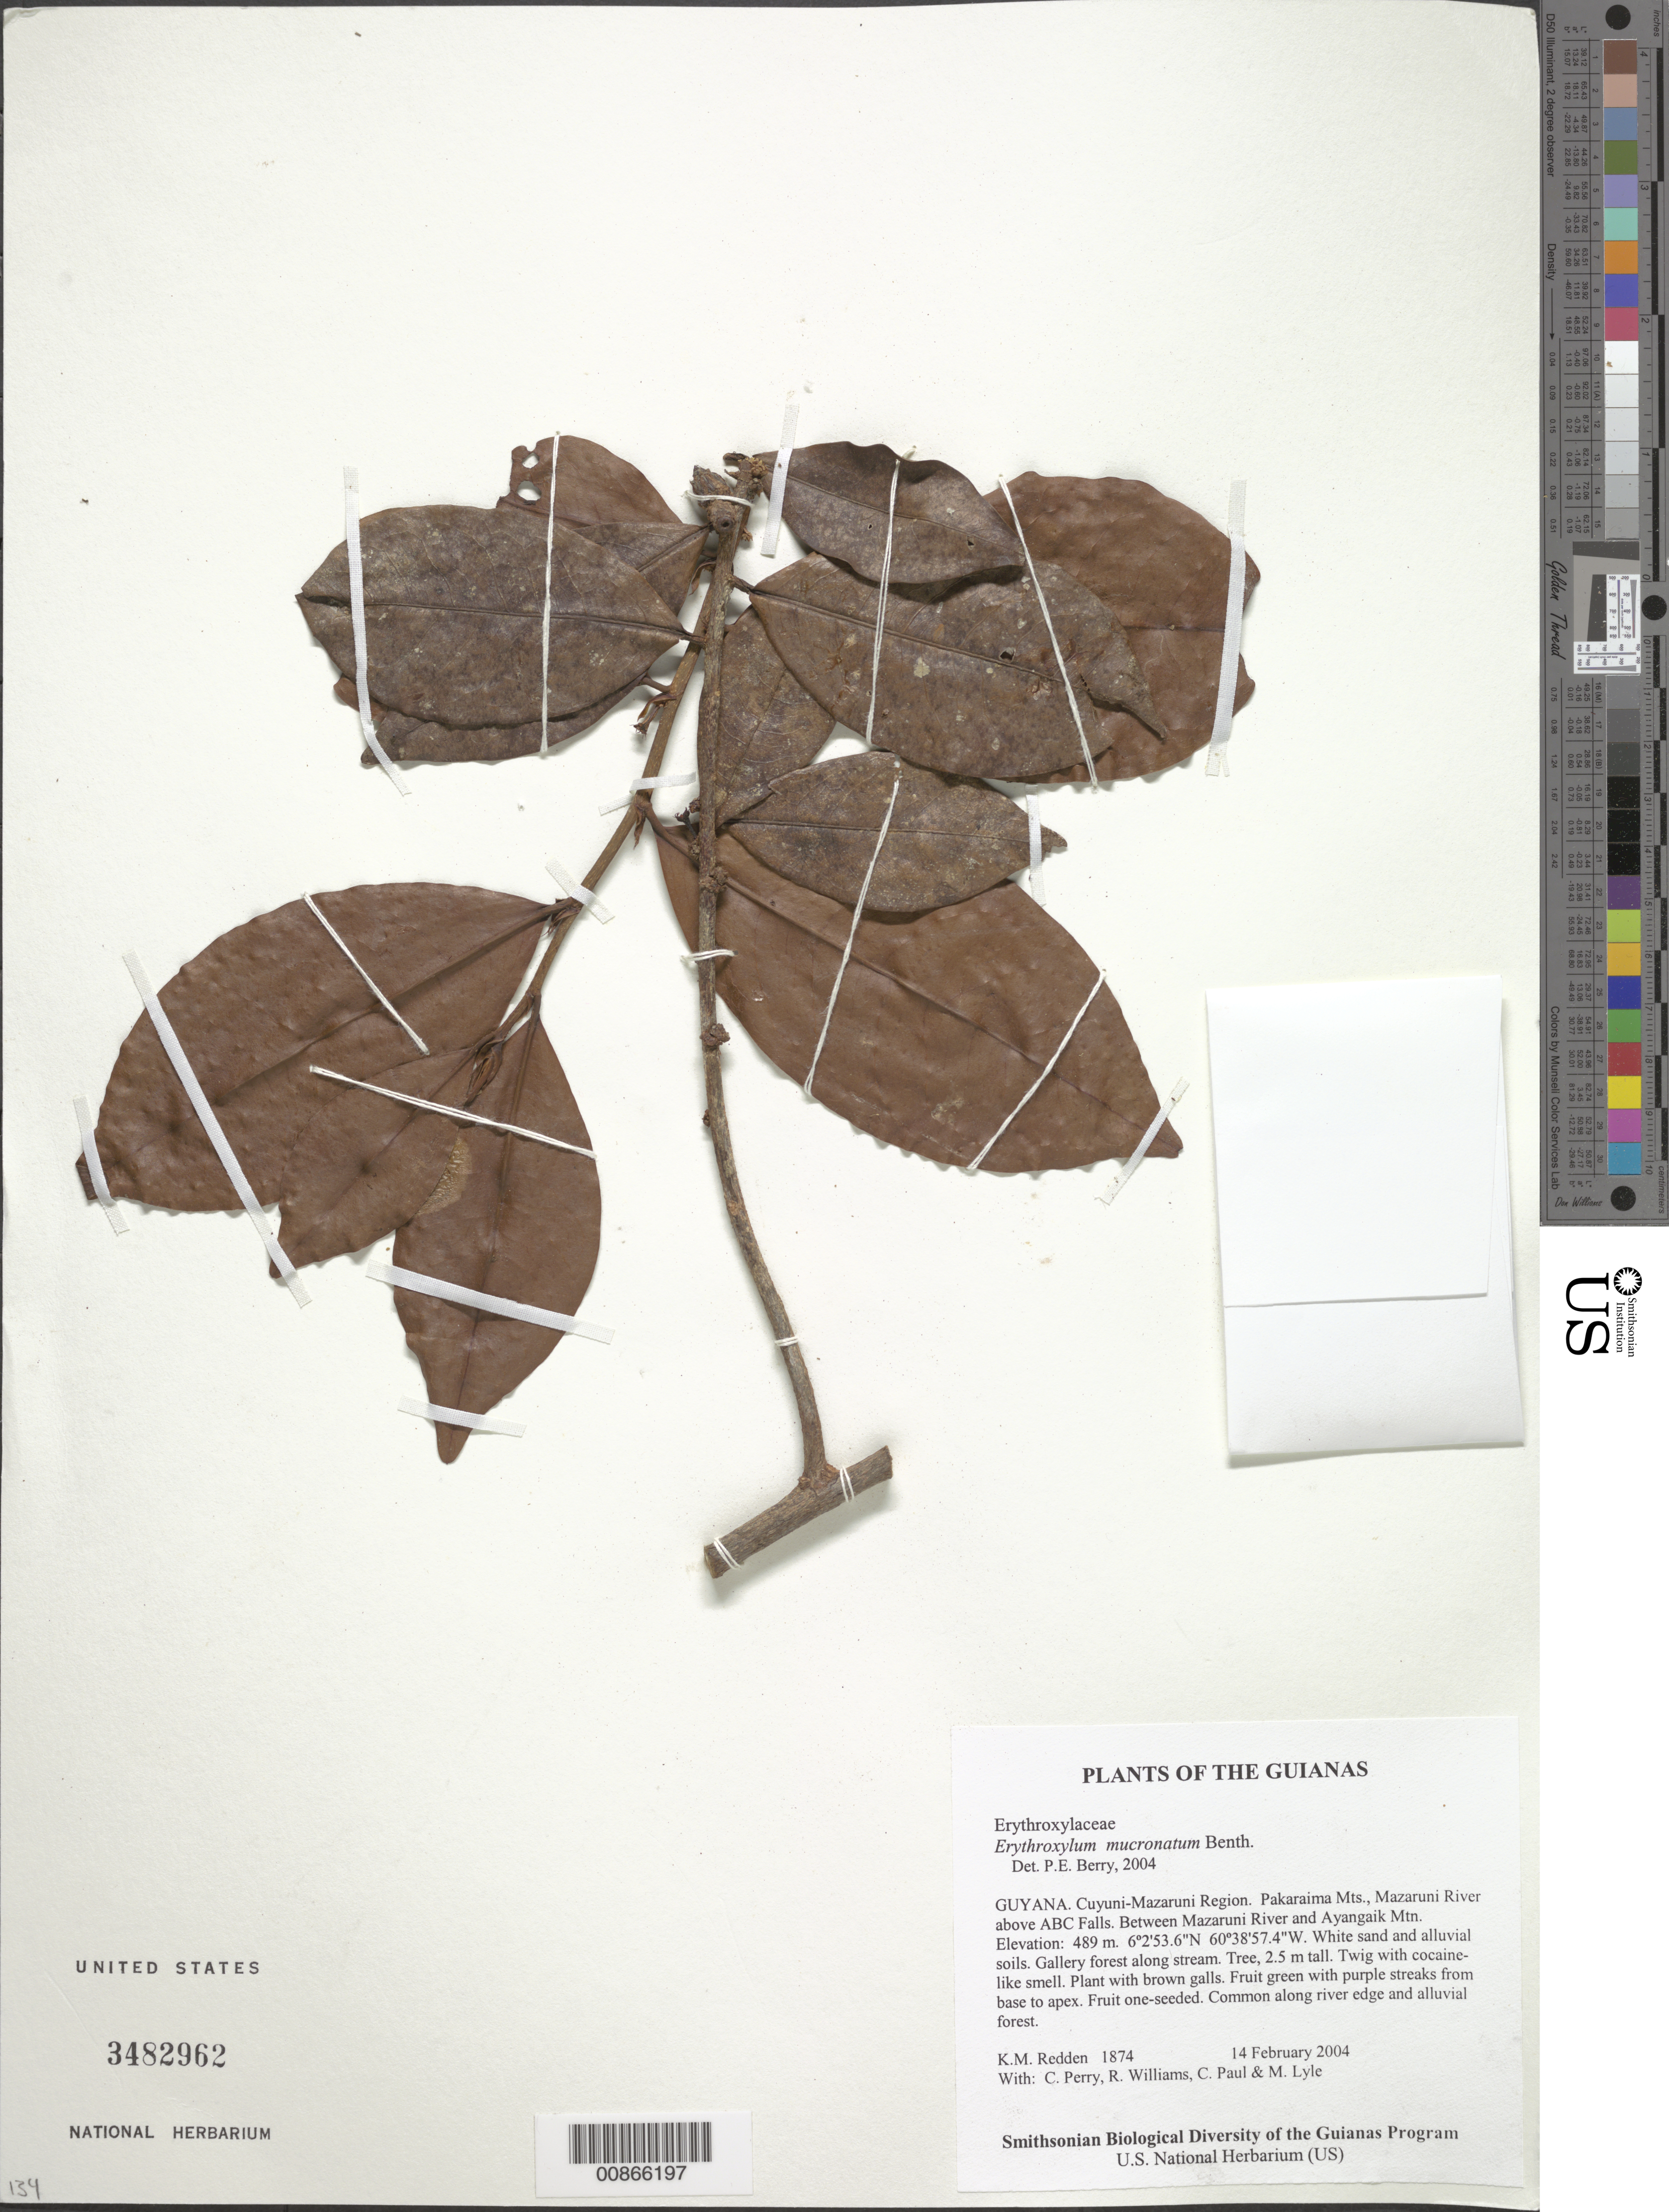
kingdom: Plantae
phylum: Tracheophyta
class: Magnoliopsida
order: Malpighiales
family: Erythroxylaceae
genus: Erythroxylum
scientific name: Erythroxylum mucronatum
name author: Benth.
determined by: Berry, P. E., (WIS), University of Wisconsin - Madison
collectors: K. M. Redden, C. Perry, R. Williams, C. Paul & M. Lyle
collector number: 1874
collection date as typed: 14 February 2004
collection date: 2004-02-14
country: Guyana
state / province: Cuyuni-Mazaruni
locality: Pakaraima Mts., Mazaruni River above ABC Falls. Between Mazaruni River and Ayangaik Mtn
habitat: White sand and alluvial soils. Gallery forest along stream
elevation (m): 489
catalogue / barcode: US 3482962